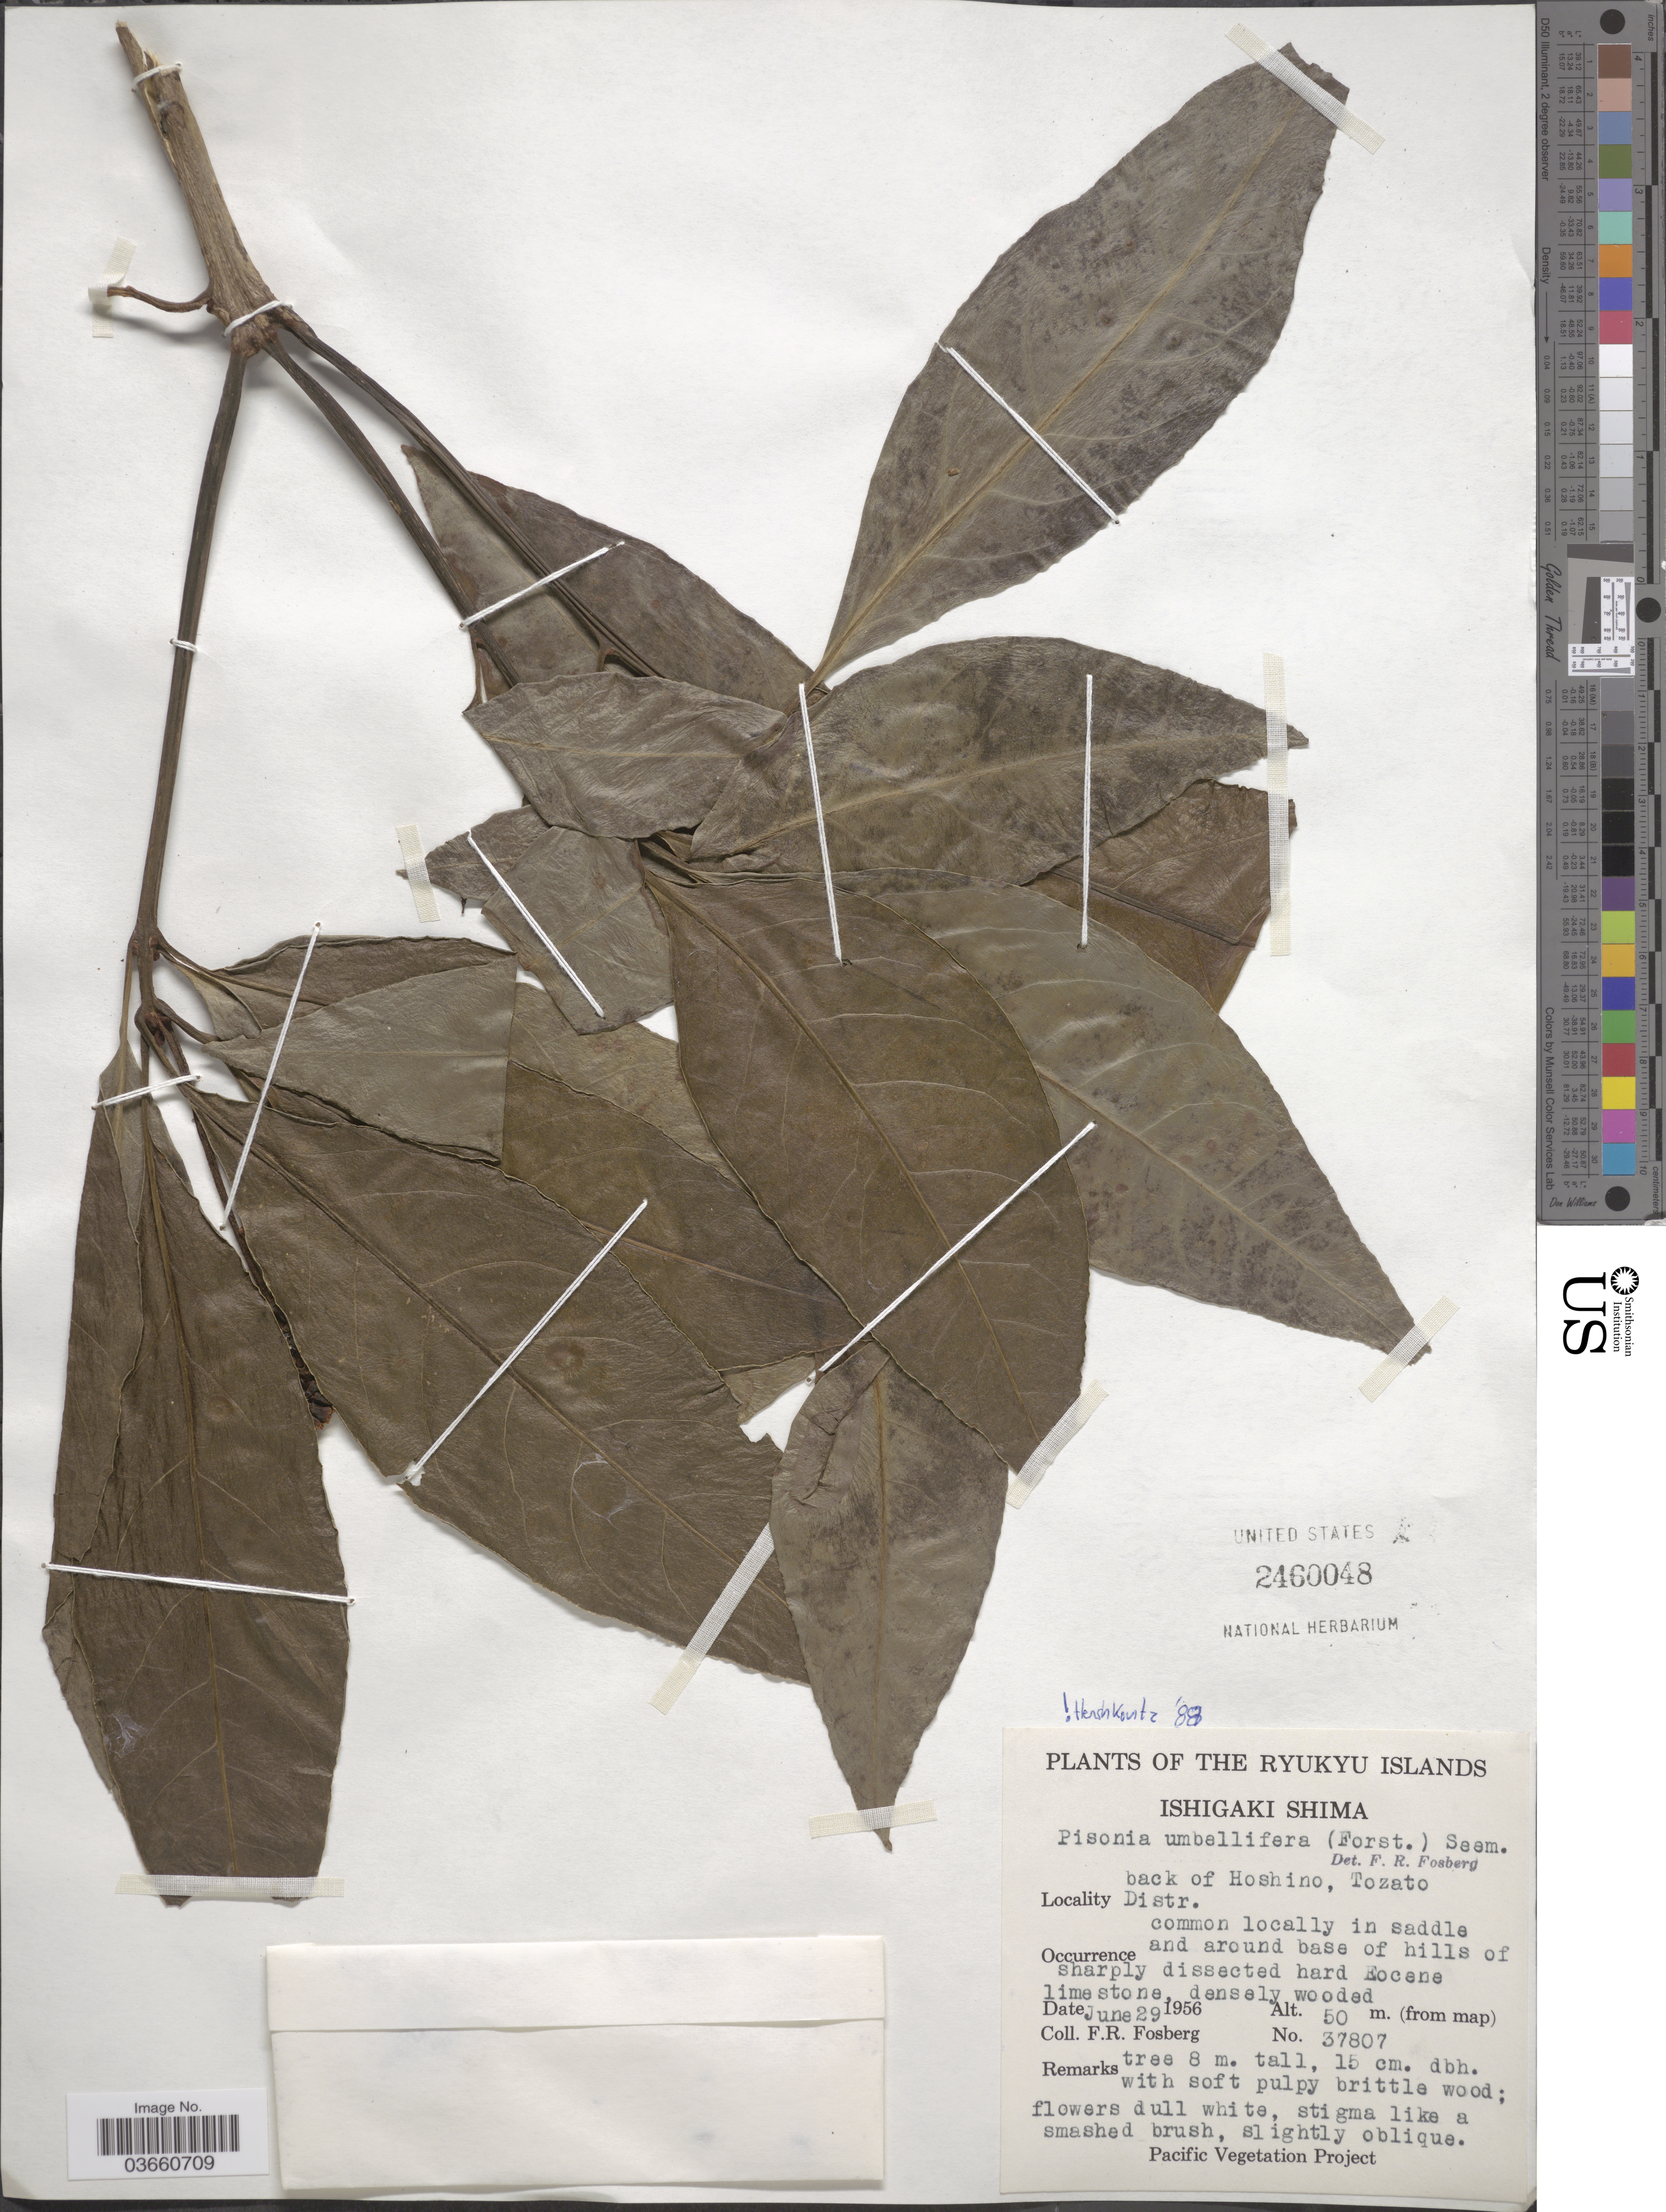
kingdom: Plantae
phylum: Tracheophyta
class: Magnoliopsida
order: Caryophyllales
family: Nyctaginaceae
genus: Pisonia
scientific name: Pisonia umbellifera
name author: (J.R. Forst. & G. Forst.) Seem.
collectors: F. R. Fosberg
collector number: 37807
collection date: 1956-06-29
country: Japan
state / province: Okinawa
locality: The Ryukyu Islands. Ishigaki Shima. Back of Hoshino, Tozato Distr.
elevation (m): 50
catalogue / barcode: US 2460048